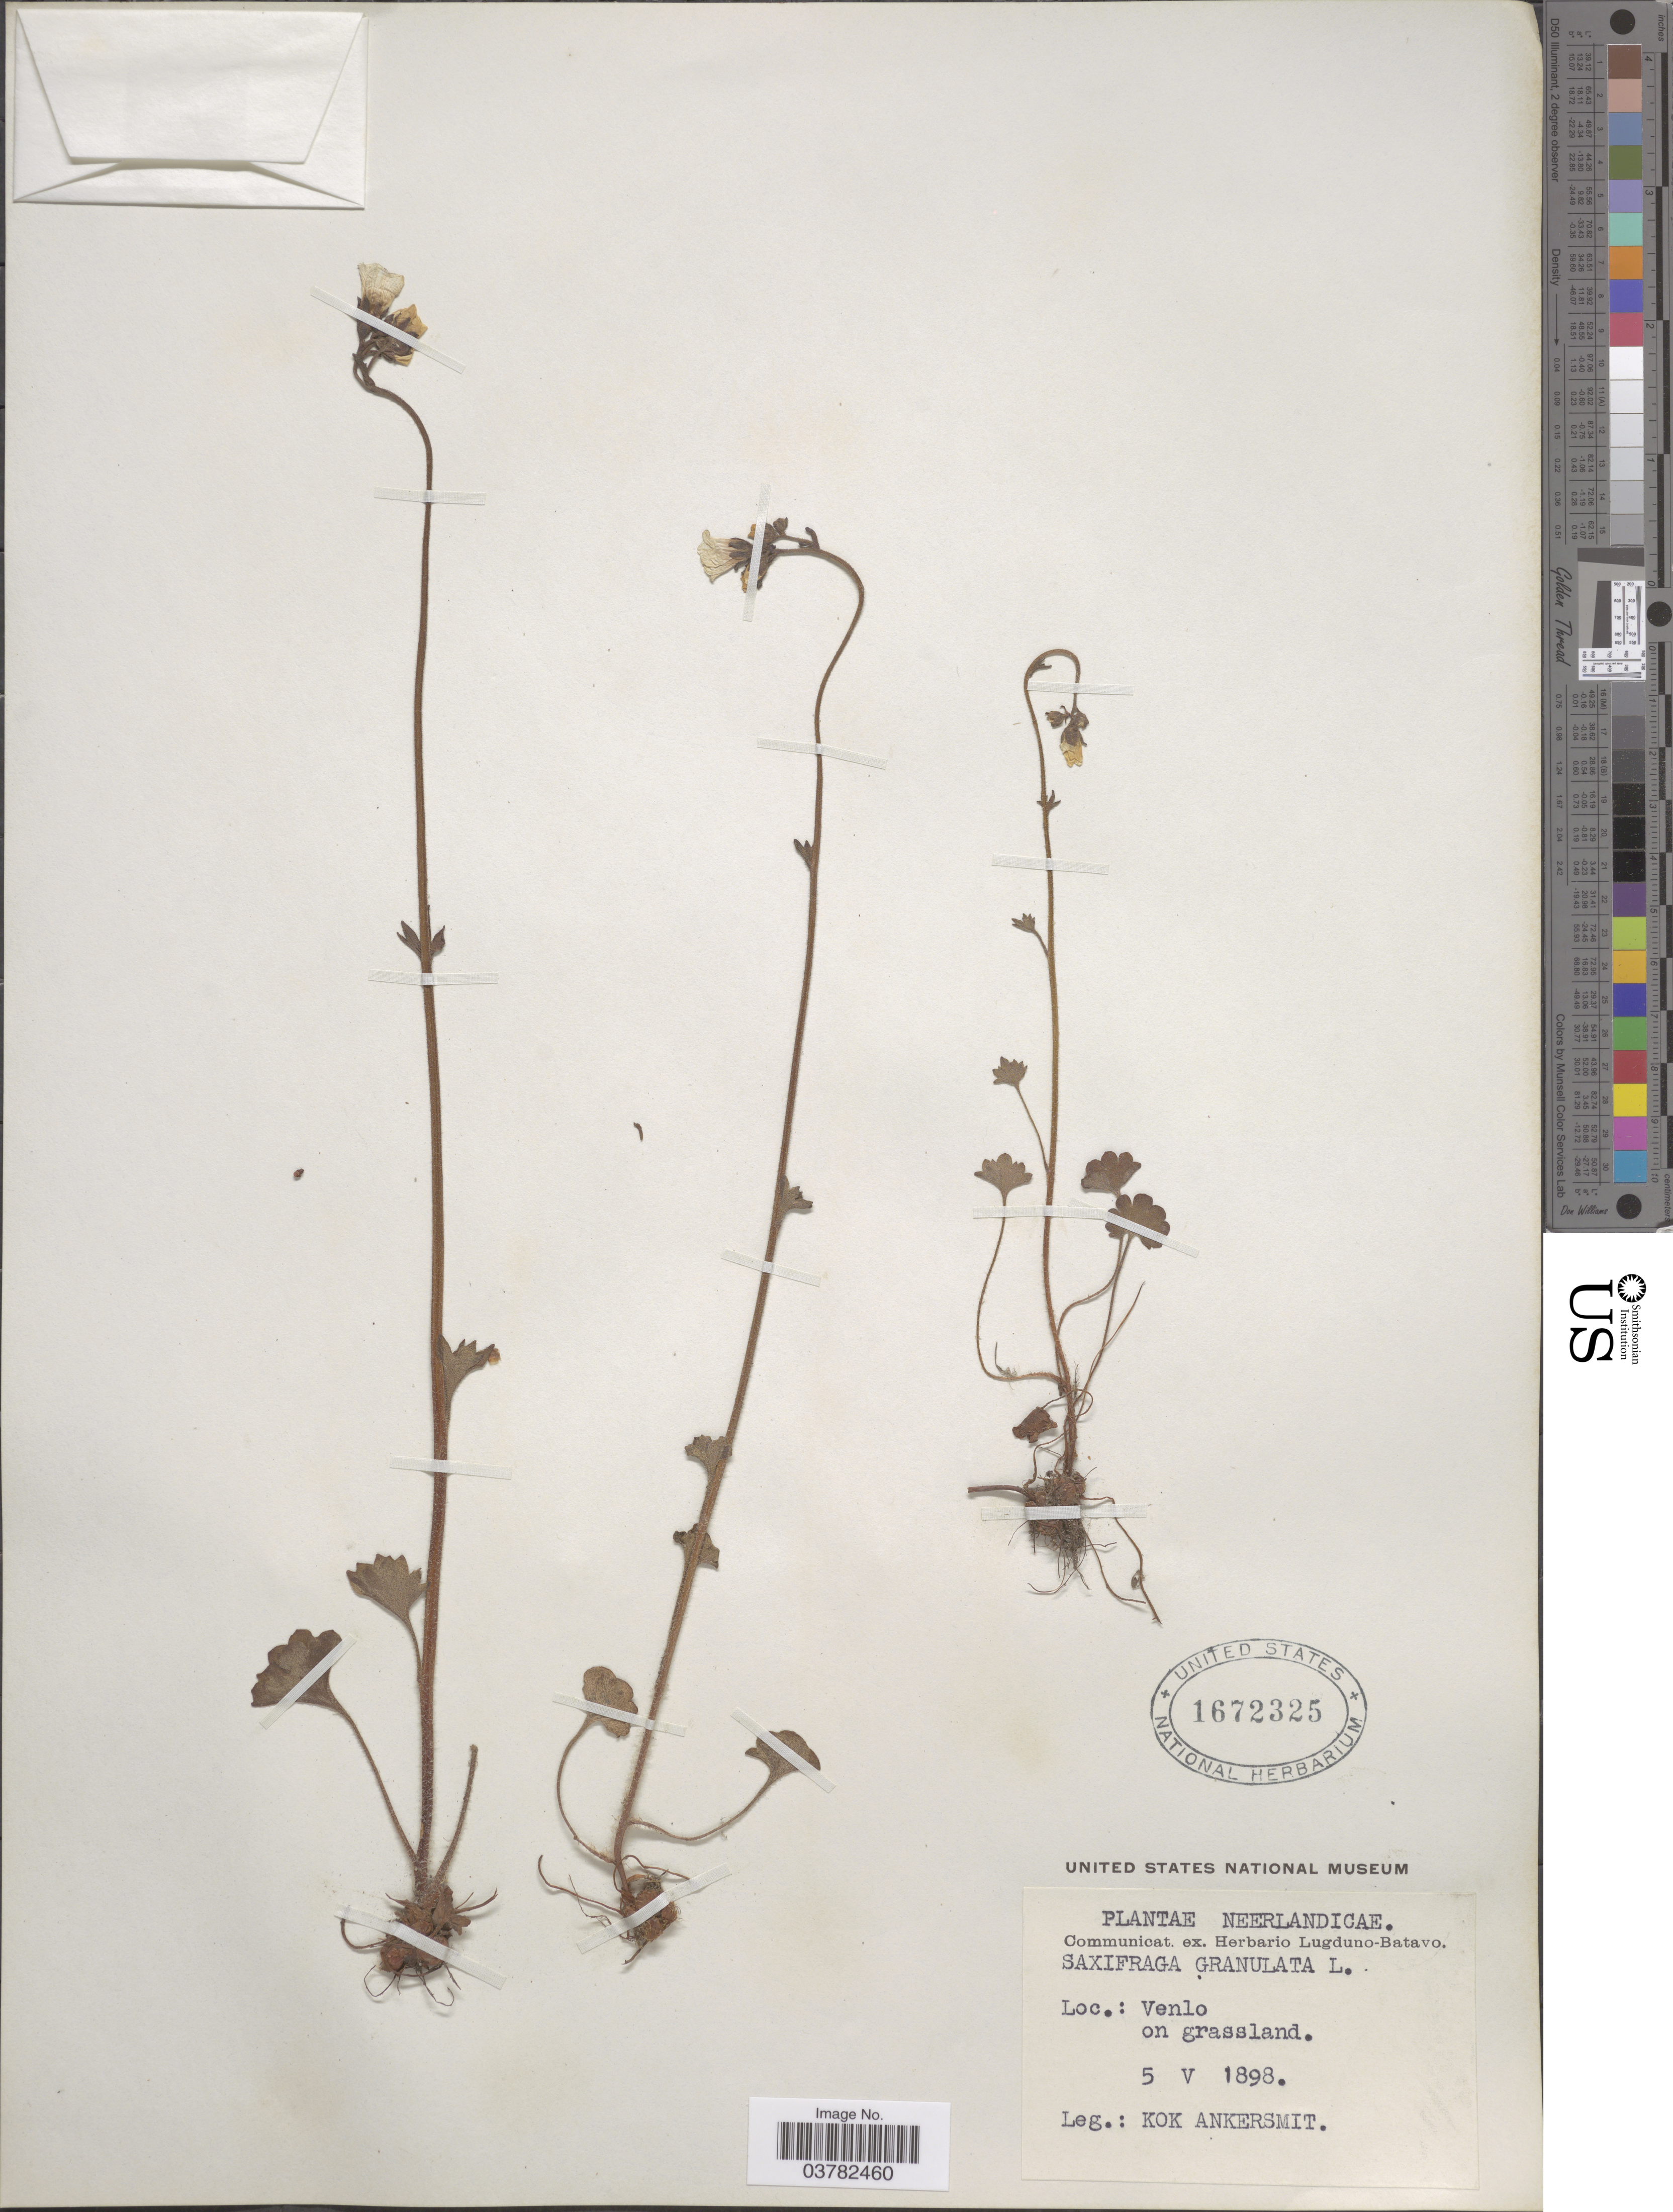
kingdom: Plantae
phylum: Tracheophyta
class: Magnoliopsida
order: Saxifragales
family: Saxifragaceae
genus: Saxifraga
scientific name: Saxifraga granulata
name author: L.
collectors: Kok Ankersmit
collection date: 1898-05-05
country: Netherlands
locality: Neerlandicae. Venlo.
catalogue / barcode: US 1672325